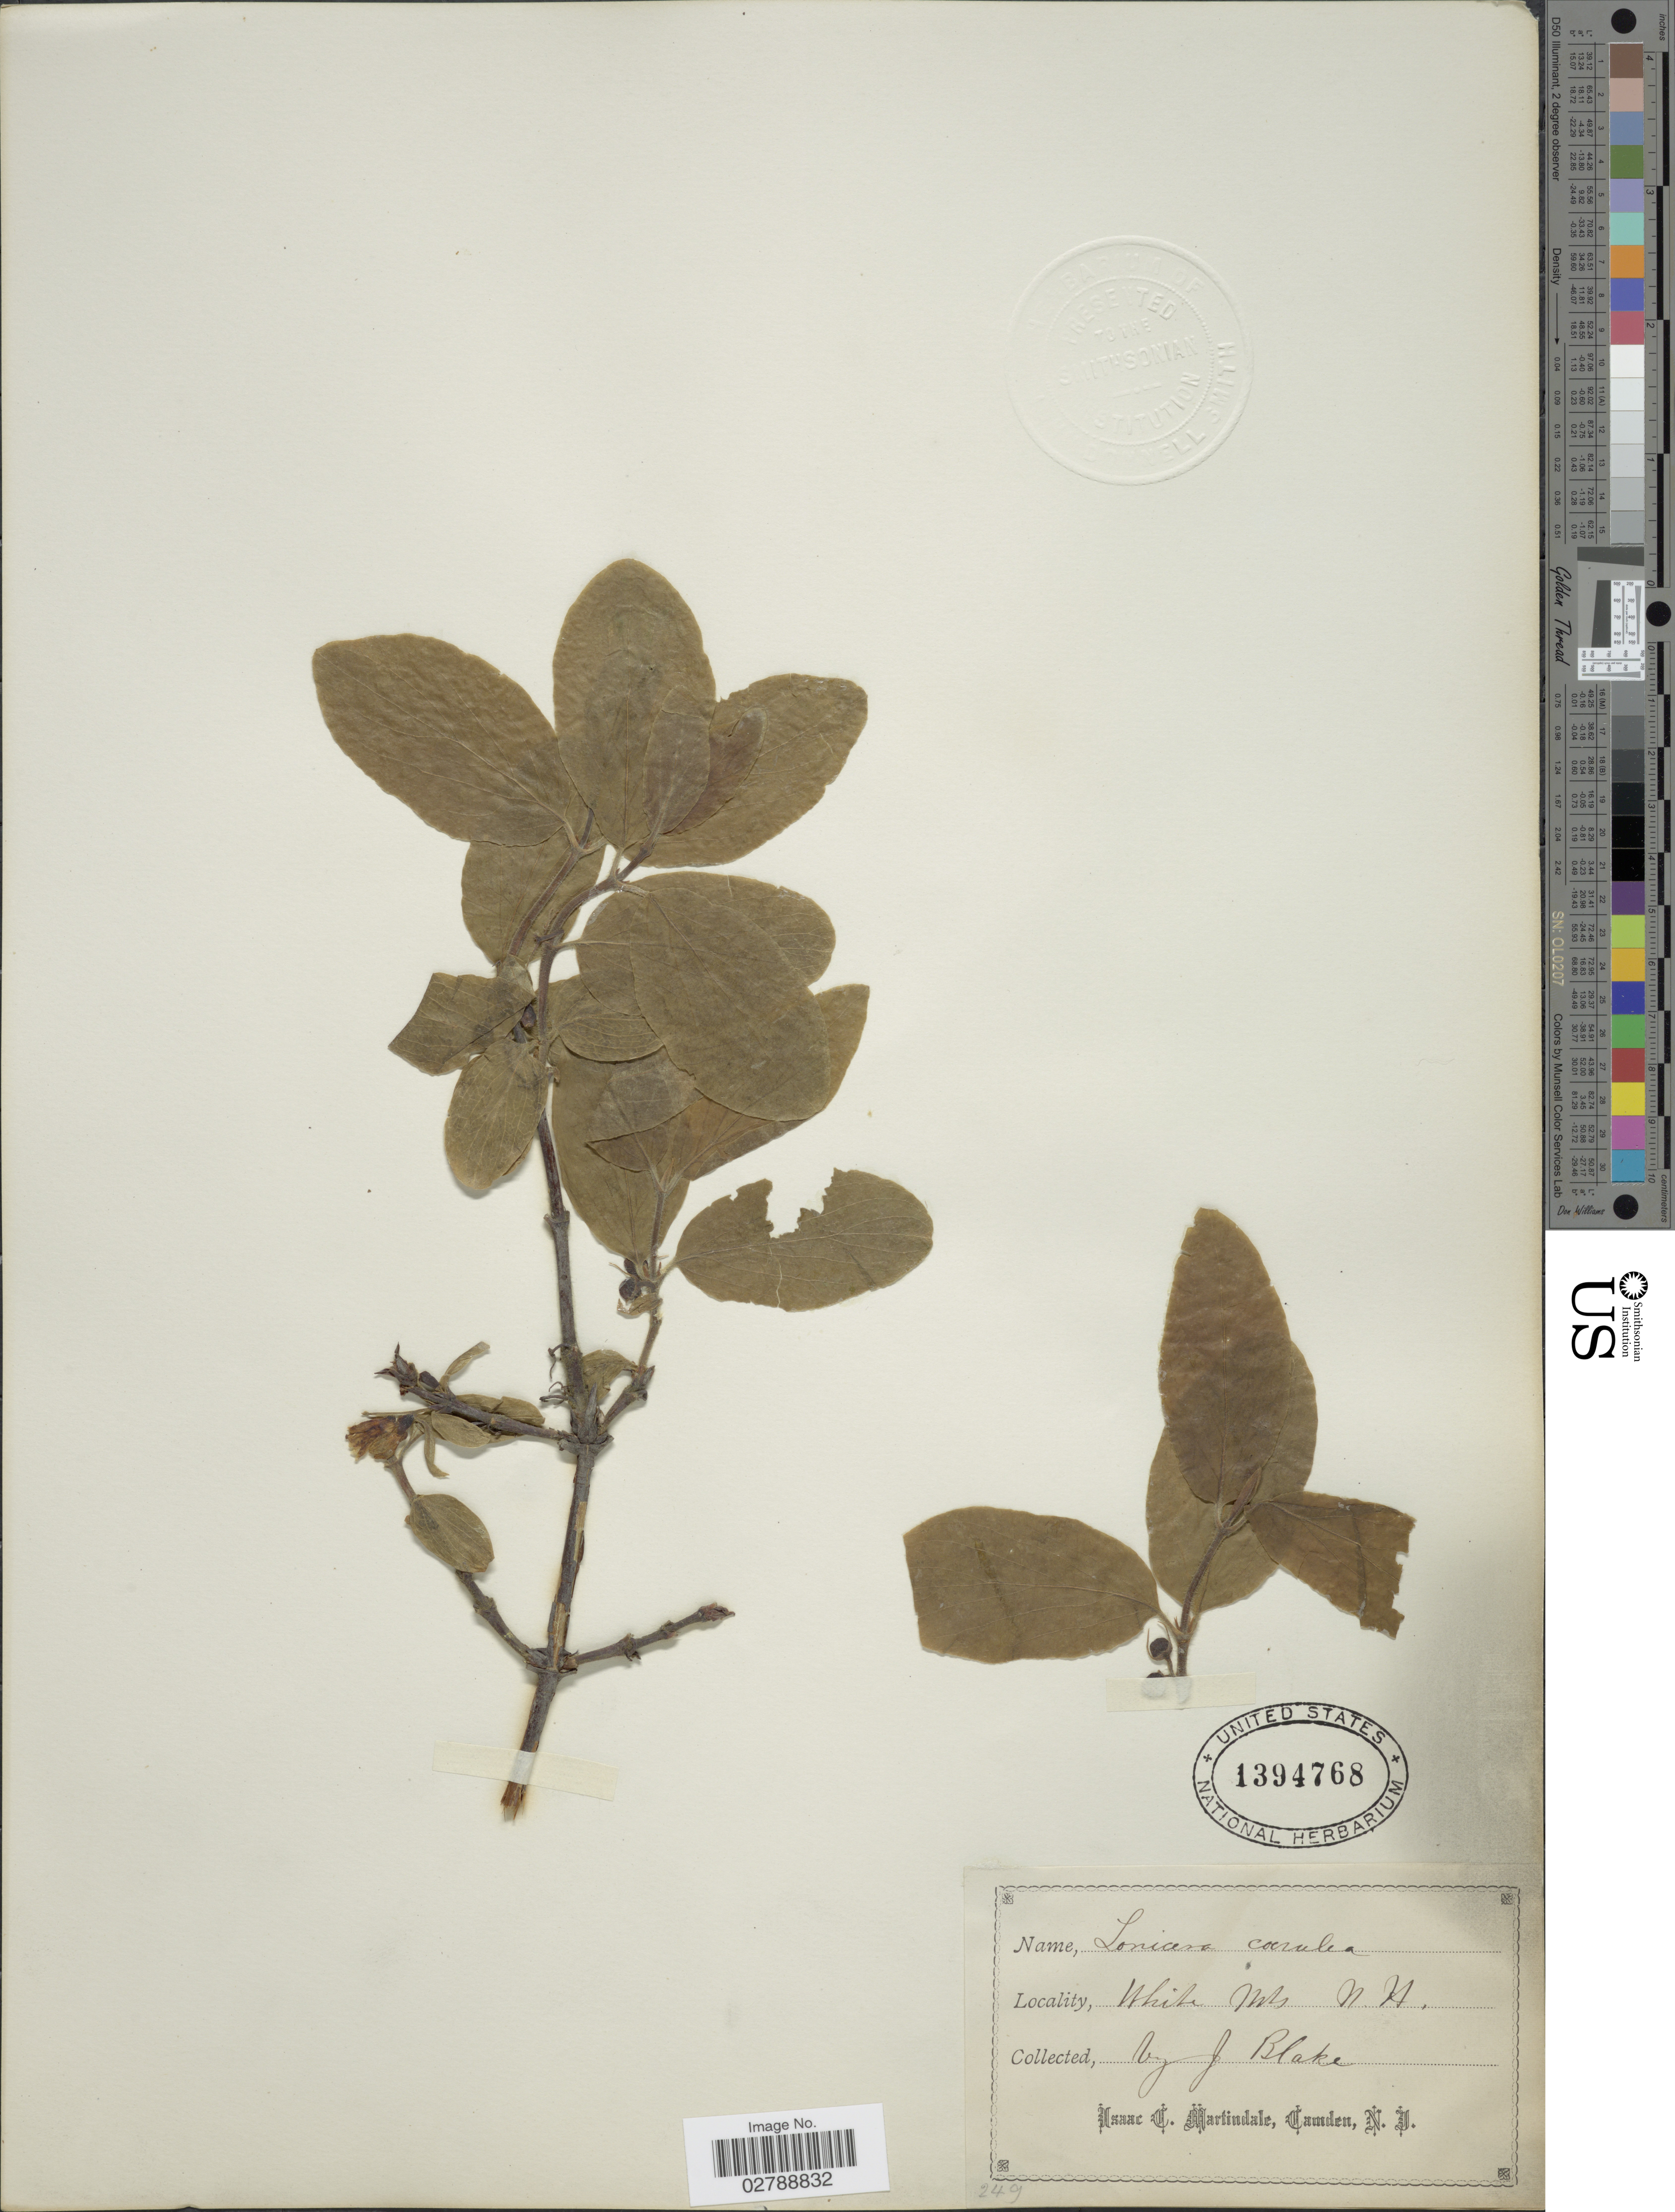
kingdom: Plantae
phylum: Tracheophyta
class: Magnoliopsida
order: Dipsacales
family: Caprifoliaceae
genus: Lonicera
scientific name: Lonicera caerulea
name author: L.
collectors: J. Blake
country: United States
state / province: New Hampshire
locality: White Mts.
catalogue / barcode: US 1394768